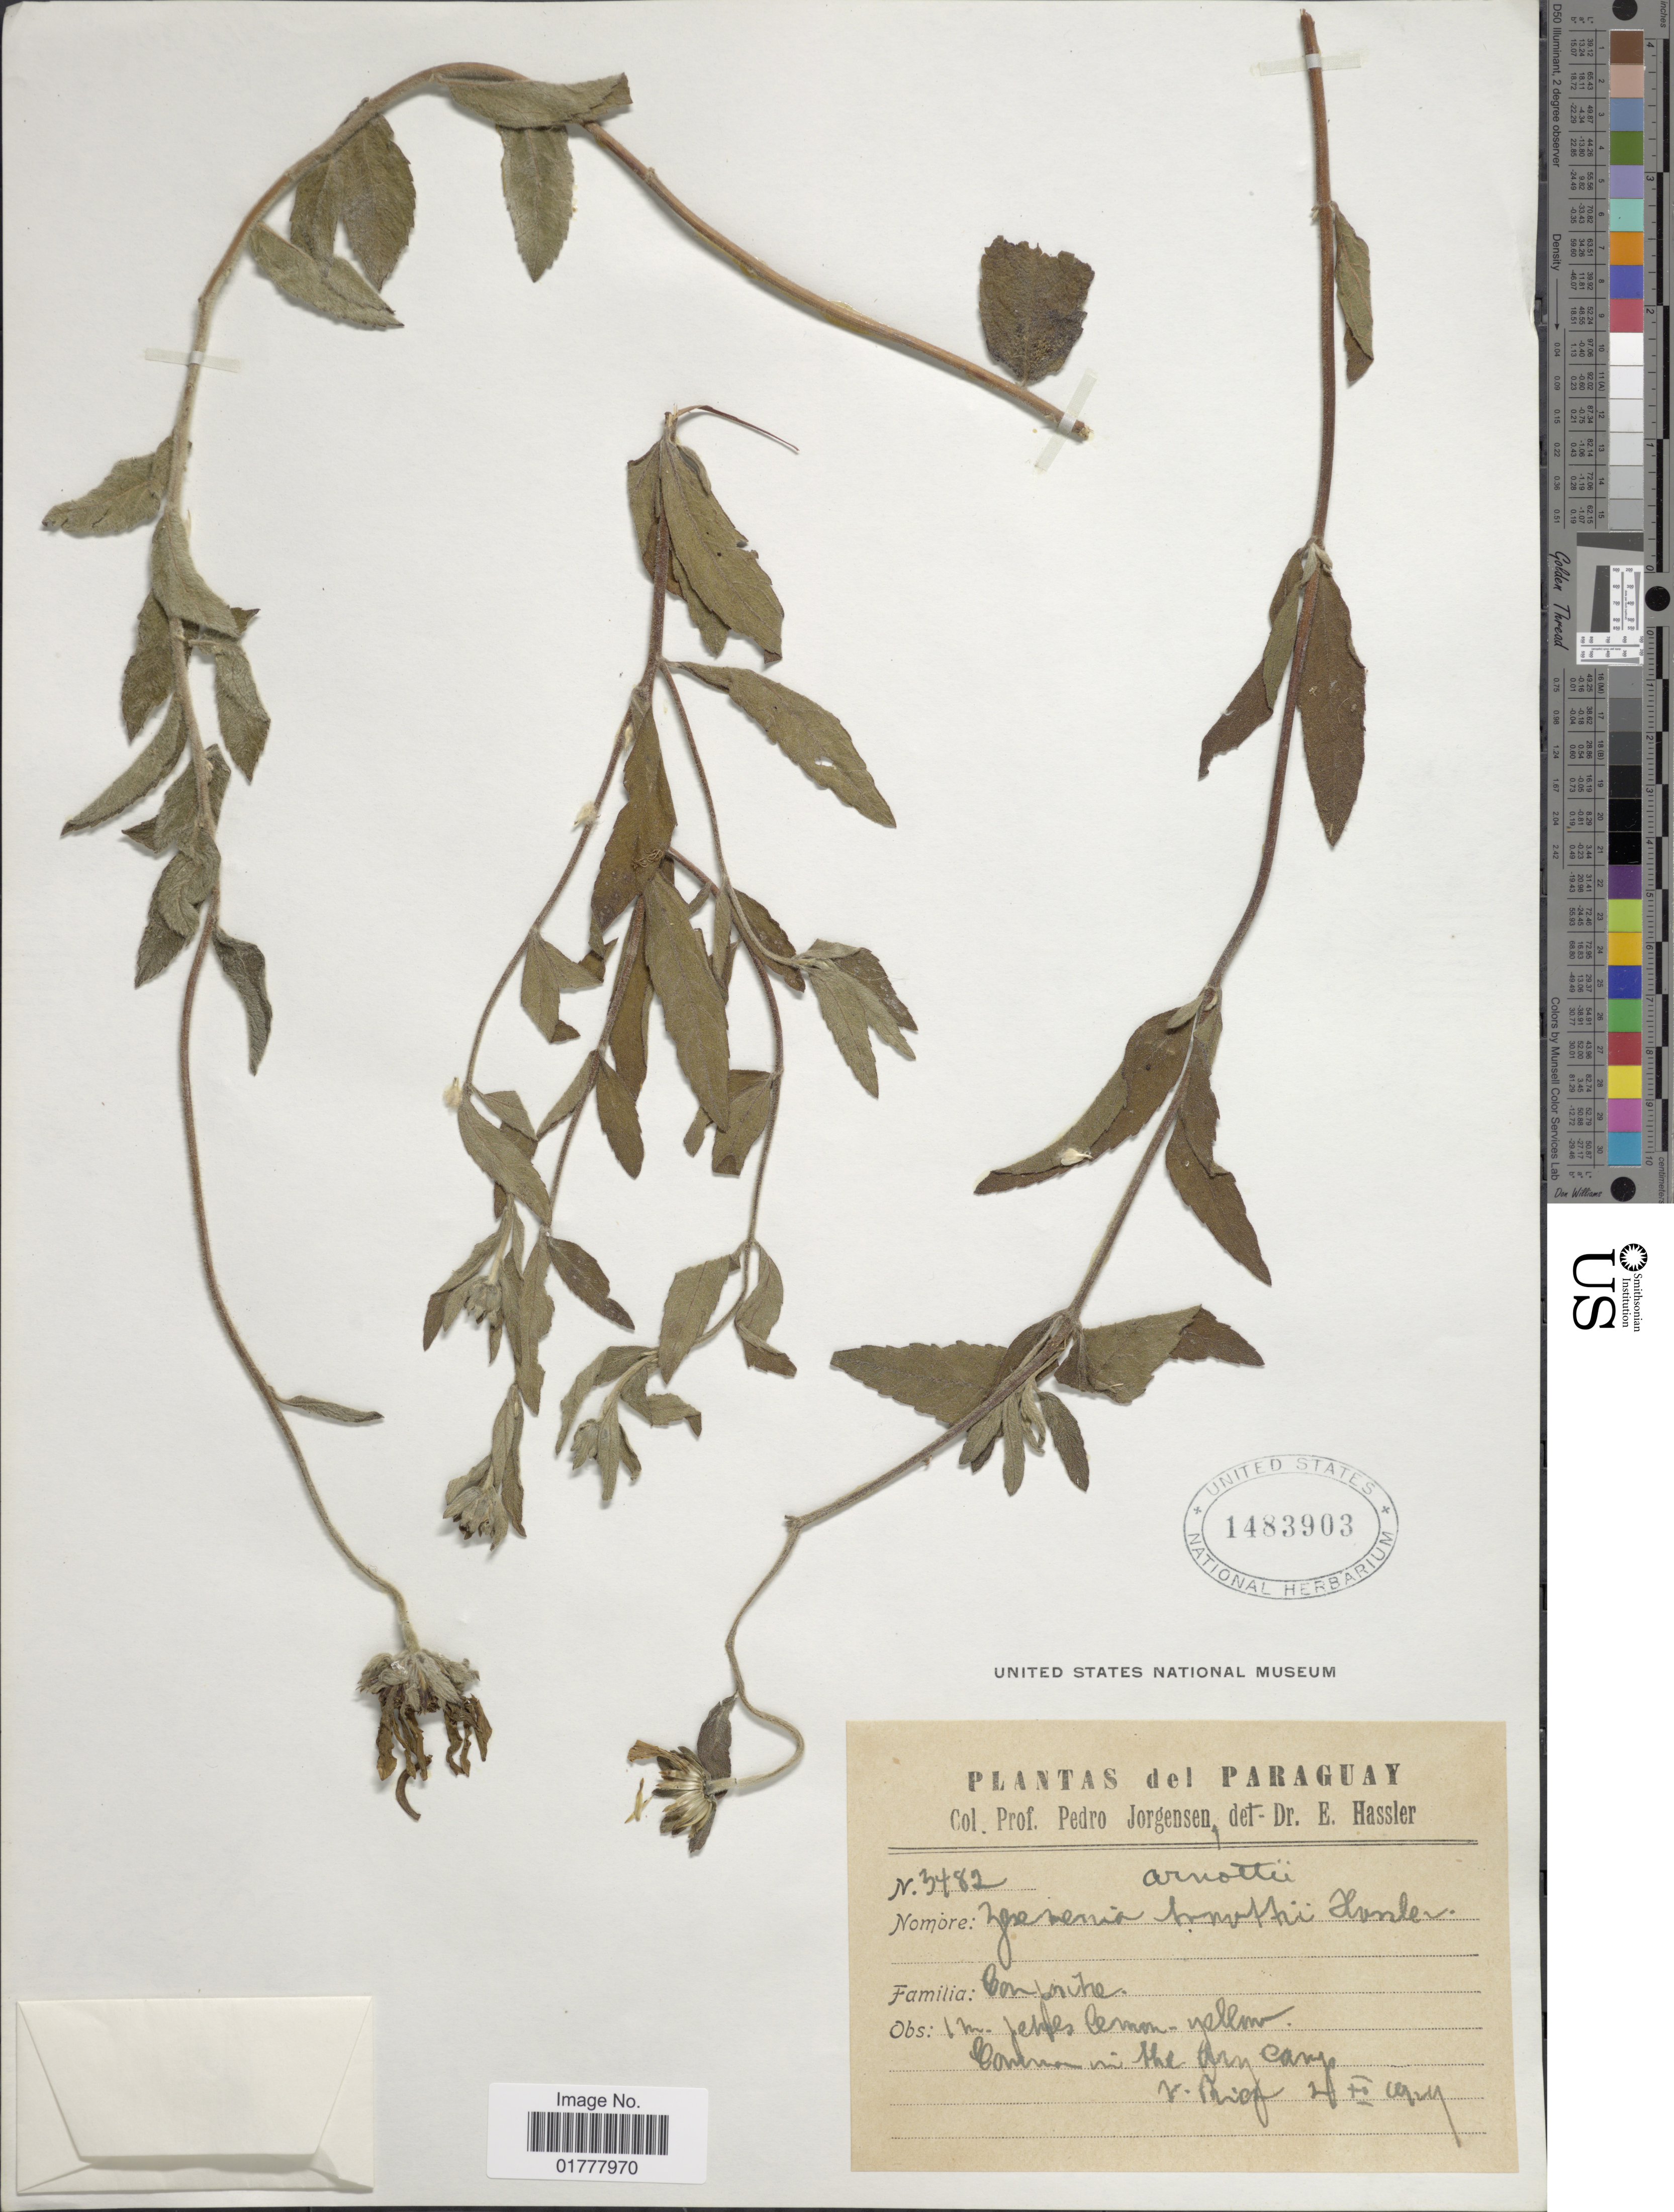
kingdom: Plantae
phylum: Tracheophyta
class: Magnoliopsida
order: Asterales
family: Asteraceae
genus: Angelphytum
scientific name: Angelphytum arnottii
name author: (Baker) H. Rob.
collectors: P. Jörgensen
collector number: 3482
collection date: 1929-02-02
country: Paraguay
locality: Common in the Ary Canyo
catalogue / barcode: US 1483903